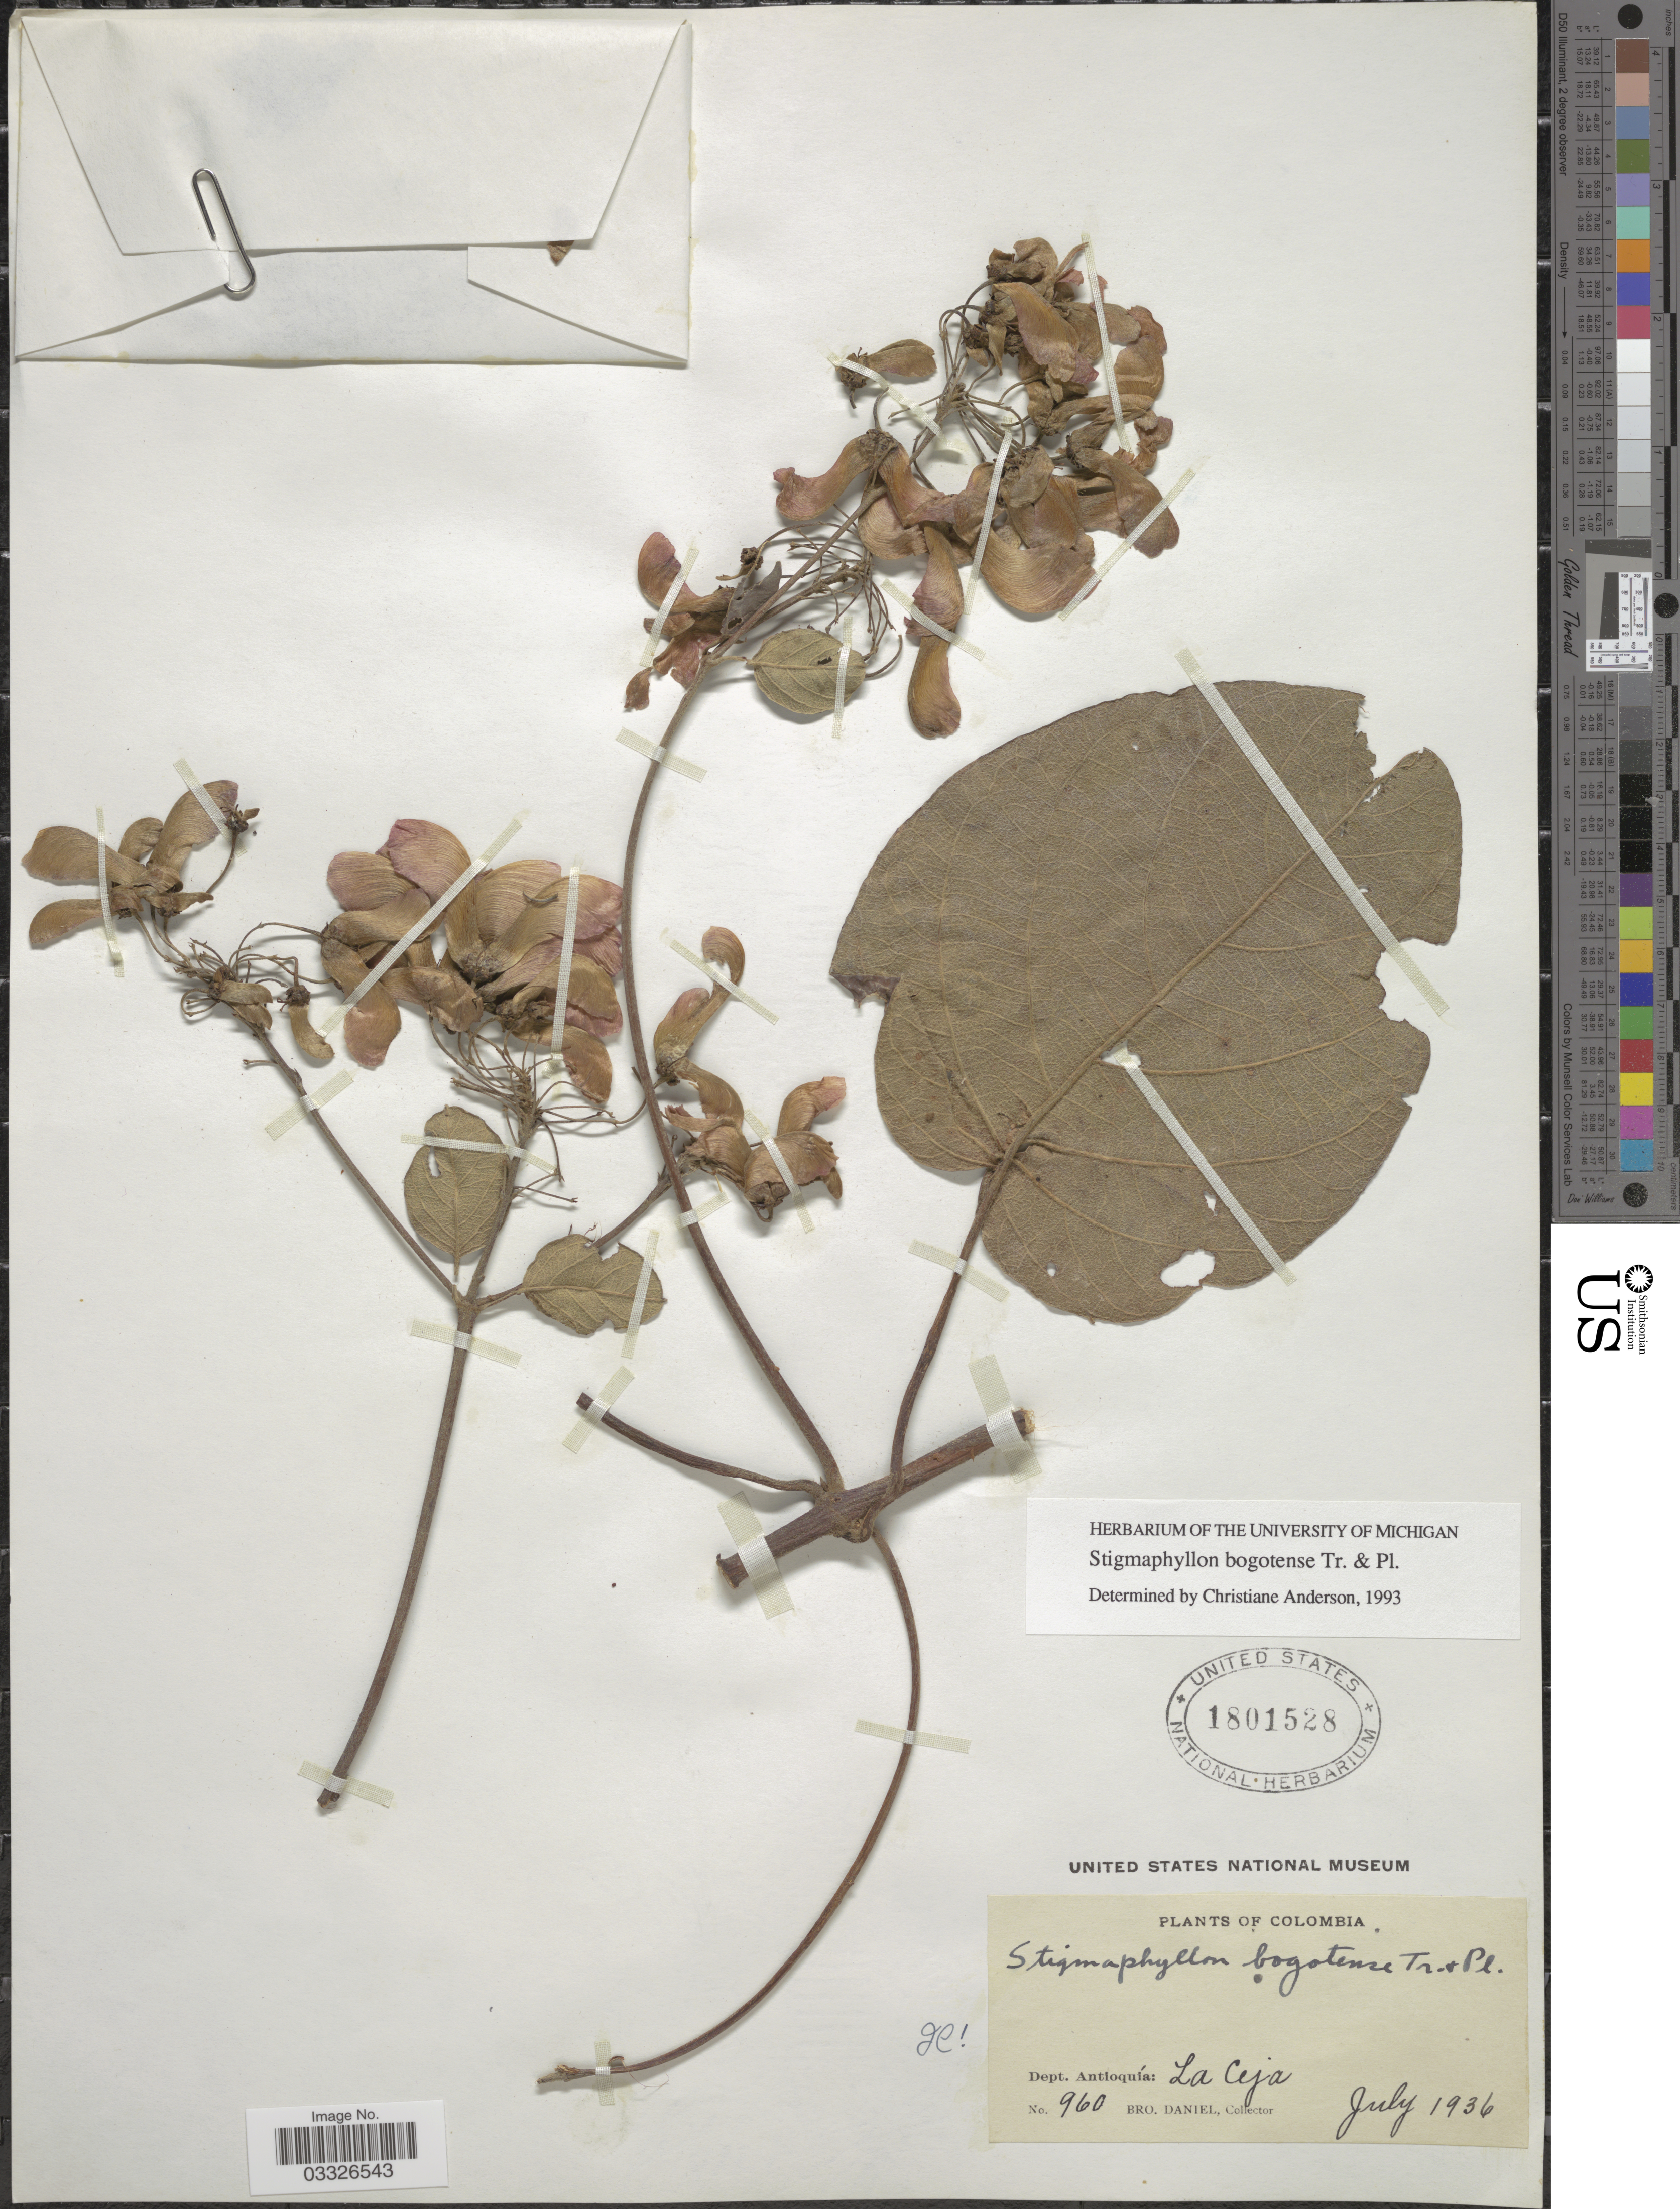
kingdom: Plantae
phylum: Tracheophyta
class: Magnoliopsida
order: Malpighiales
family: Malpighiaceae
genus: Stigmaphyllon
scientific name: Stigmaphyllon bogotense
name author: Triana & Planch.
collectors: Bro. Daniel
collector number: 960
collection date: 1936-07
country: Colombia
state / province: Antioquia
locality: Dept. Antioquia: La Ceja.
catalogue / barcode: US 1801528